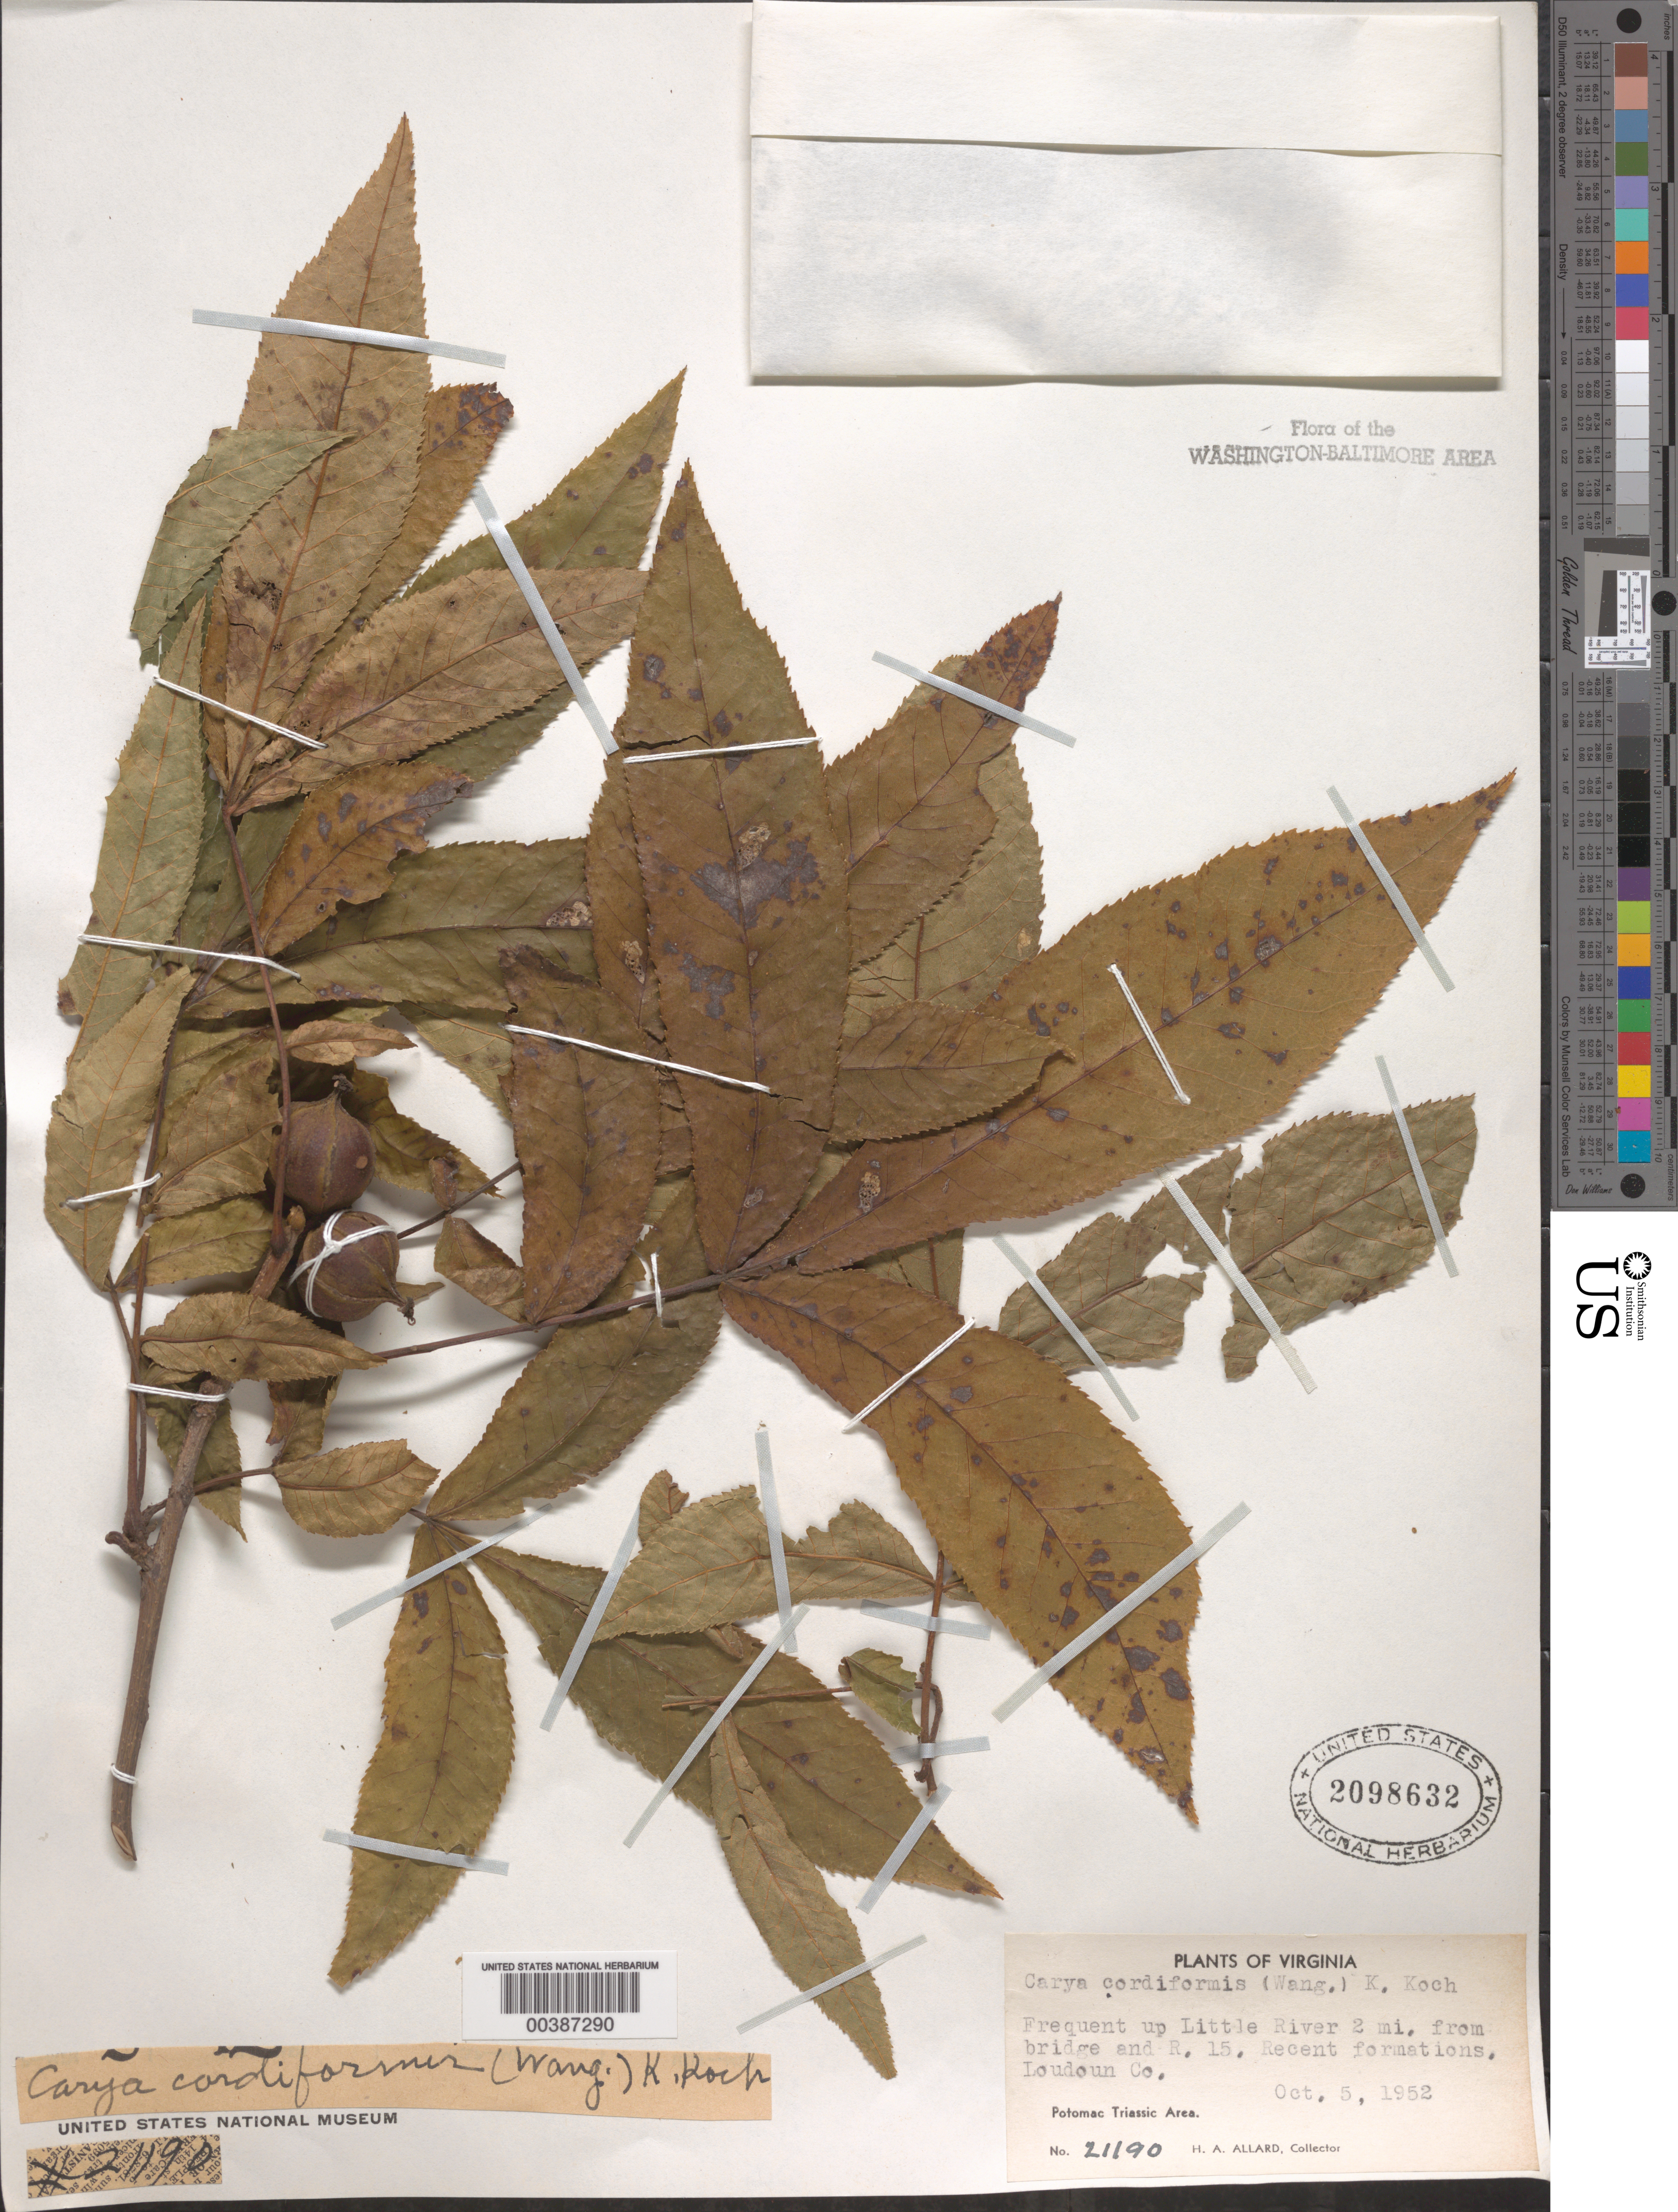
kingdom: Plantae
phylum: Tracheophyta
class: Magnoliopsida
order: Fagales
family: Juglandaceae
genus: Carya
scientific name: Carya cordiformis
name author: (Wangenh.) K. Koch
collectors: H. A. Allard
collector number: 21190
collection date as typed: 05 Oct 1952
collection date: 1952-10-05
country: United States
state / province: Virginia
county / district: Loudoun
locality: Upstream from Route 15 on Little River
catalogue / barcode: US 2098632